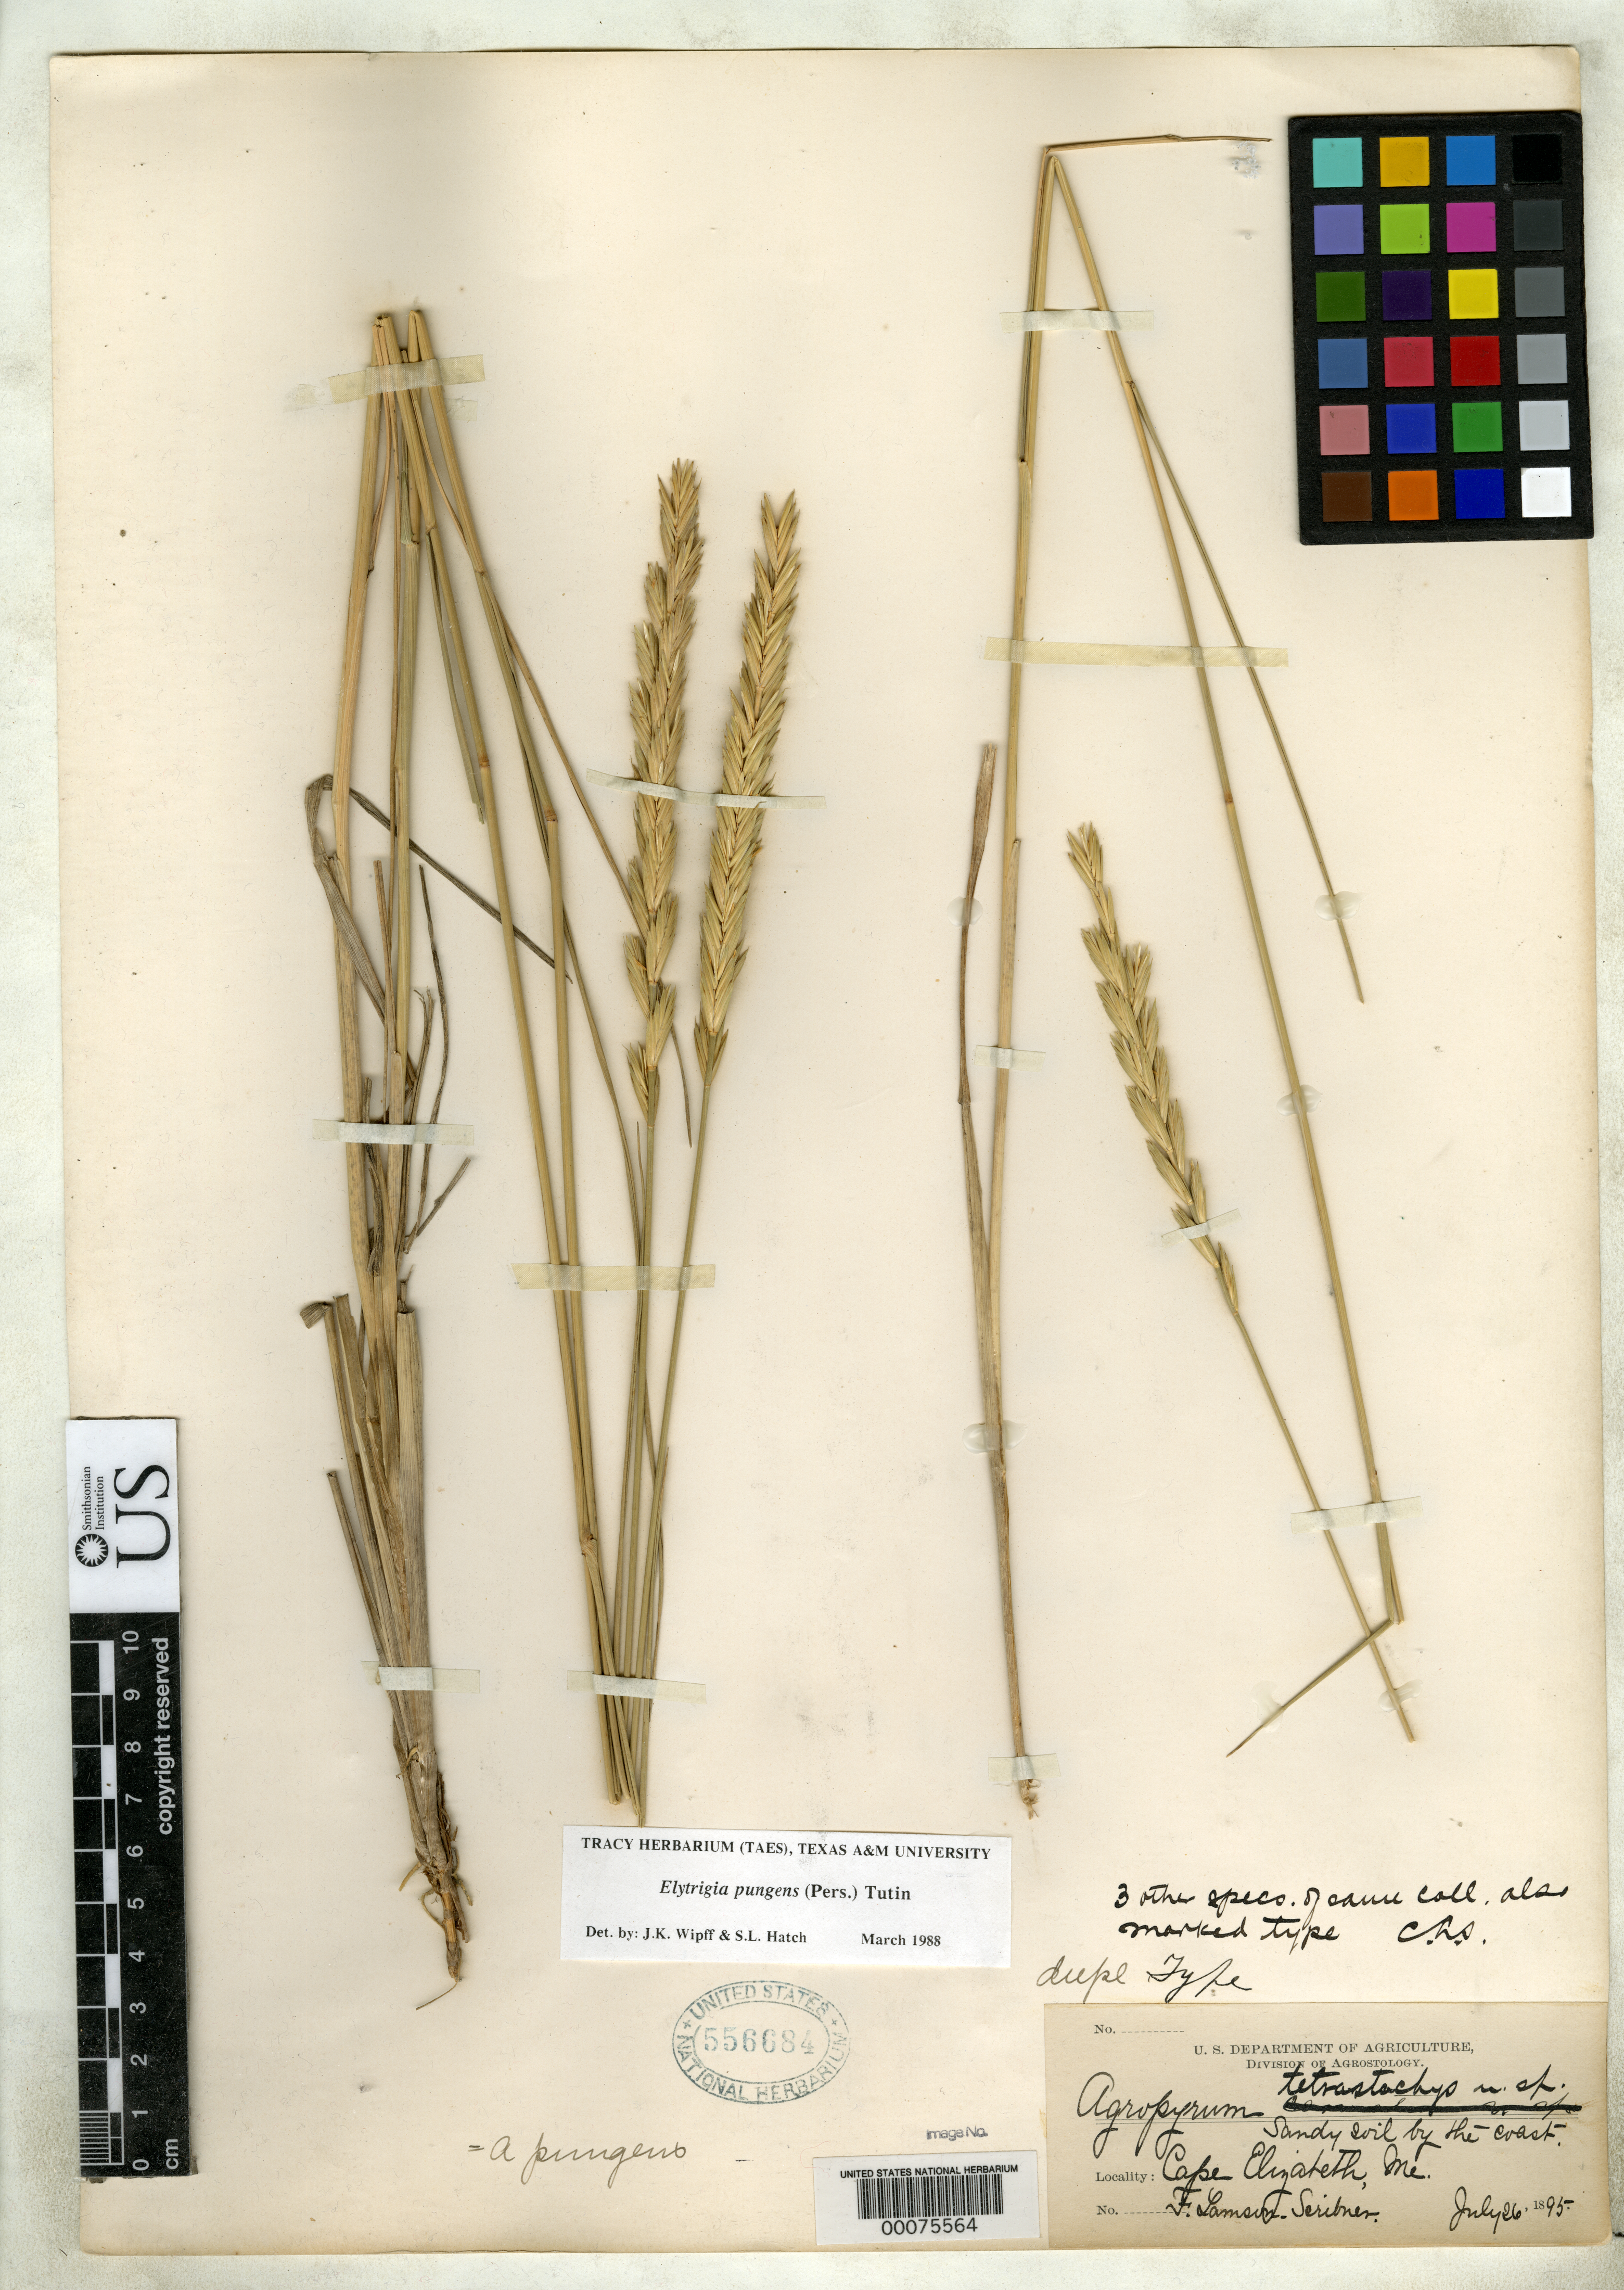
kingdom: Plantae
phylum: Tracheophyta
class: Liliopsida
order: Poales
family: Poaceae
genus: Agropyron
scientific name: Agropyron tetrastachys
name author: Scribn. & J.G. Sm.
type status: Isotype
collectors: F. L. Scribner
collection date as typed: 26 Jul 1895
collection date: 1895-07-26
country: United States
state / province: Maine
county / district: Cumberland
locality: Cape Elizabeth, sandy soil by coast.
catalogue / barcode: US 556684